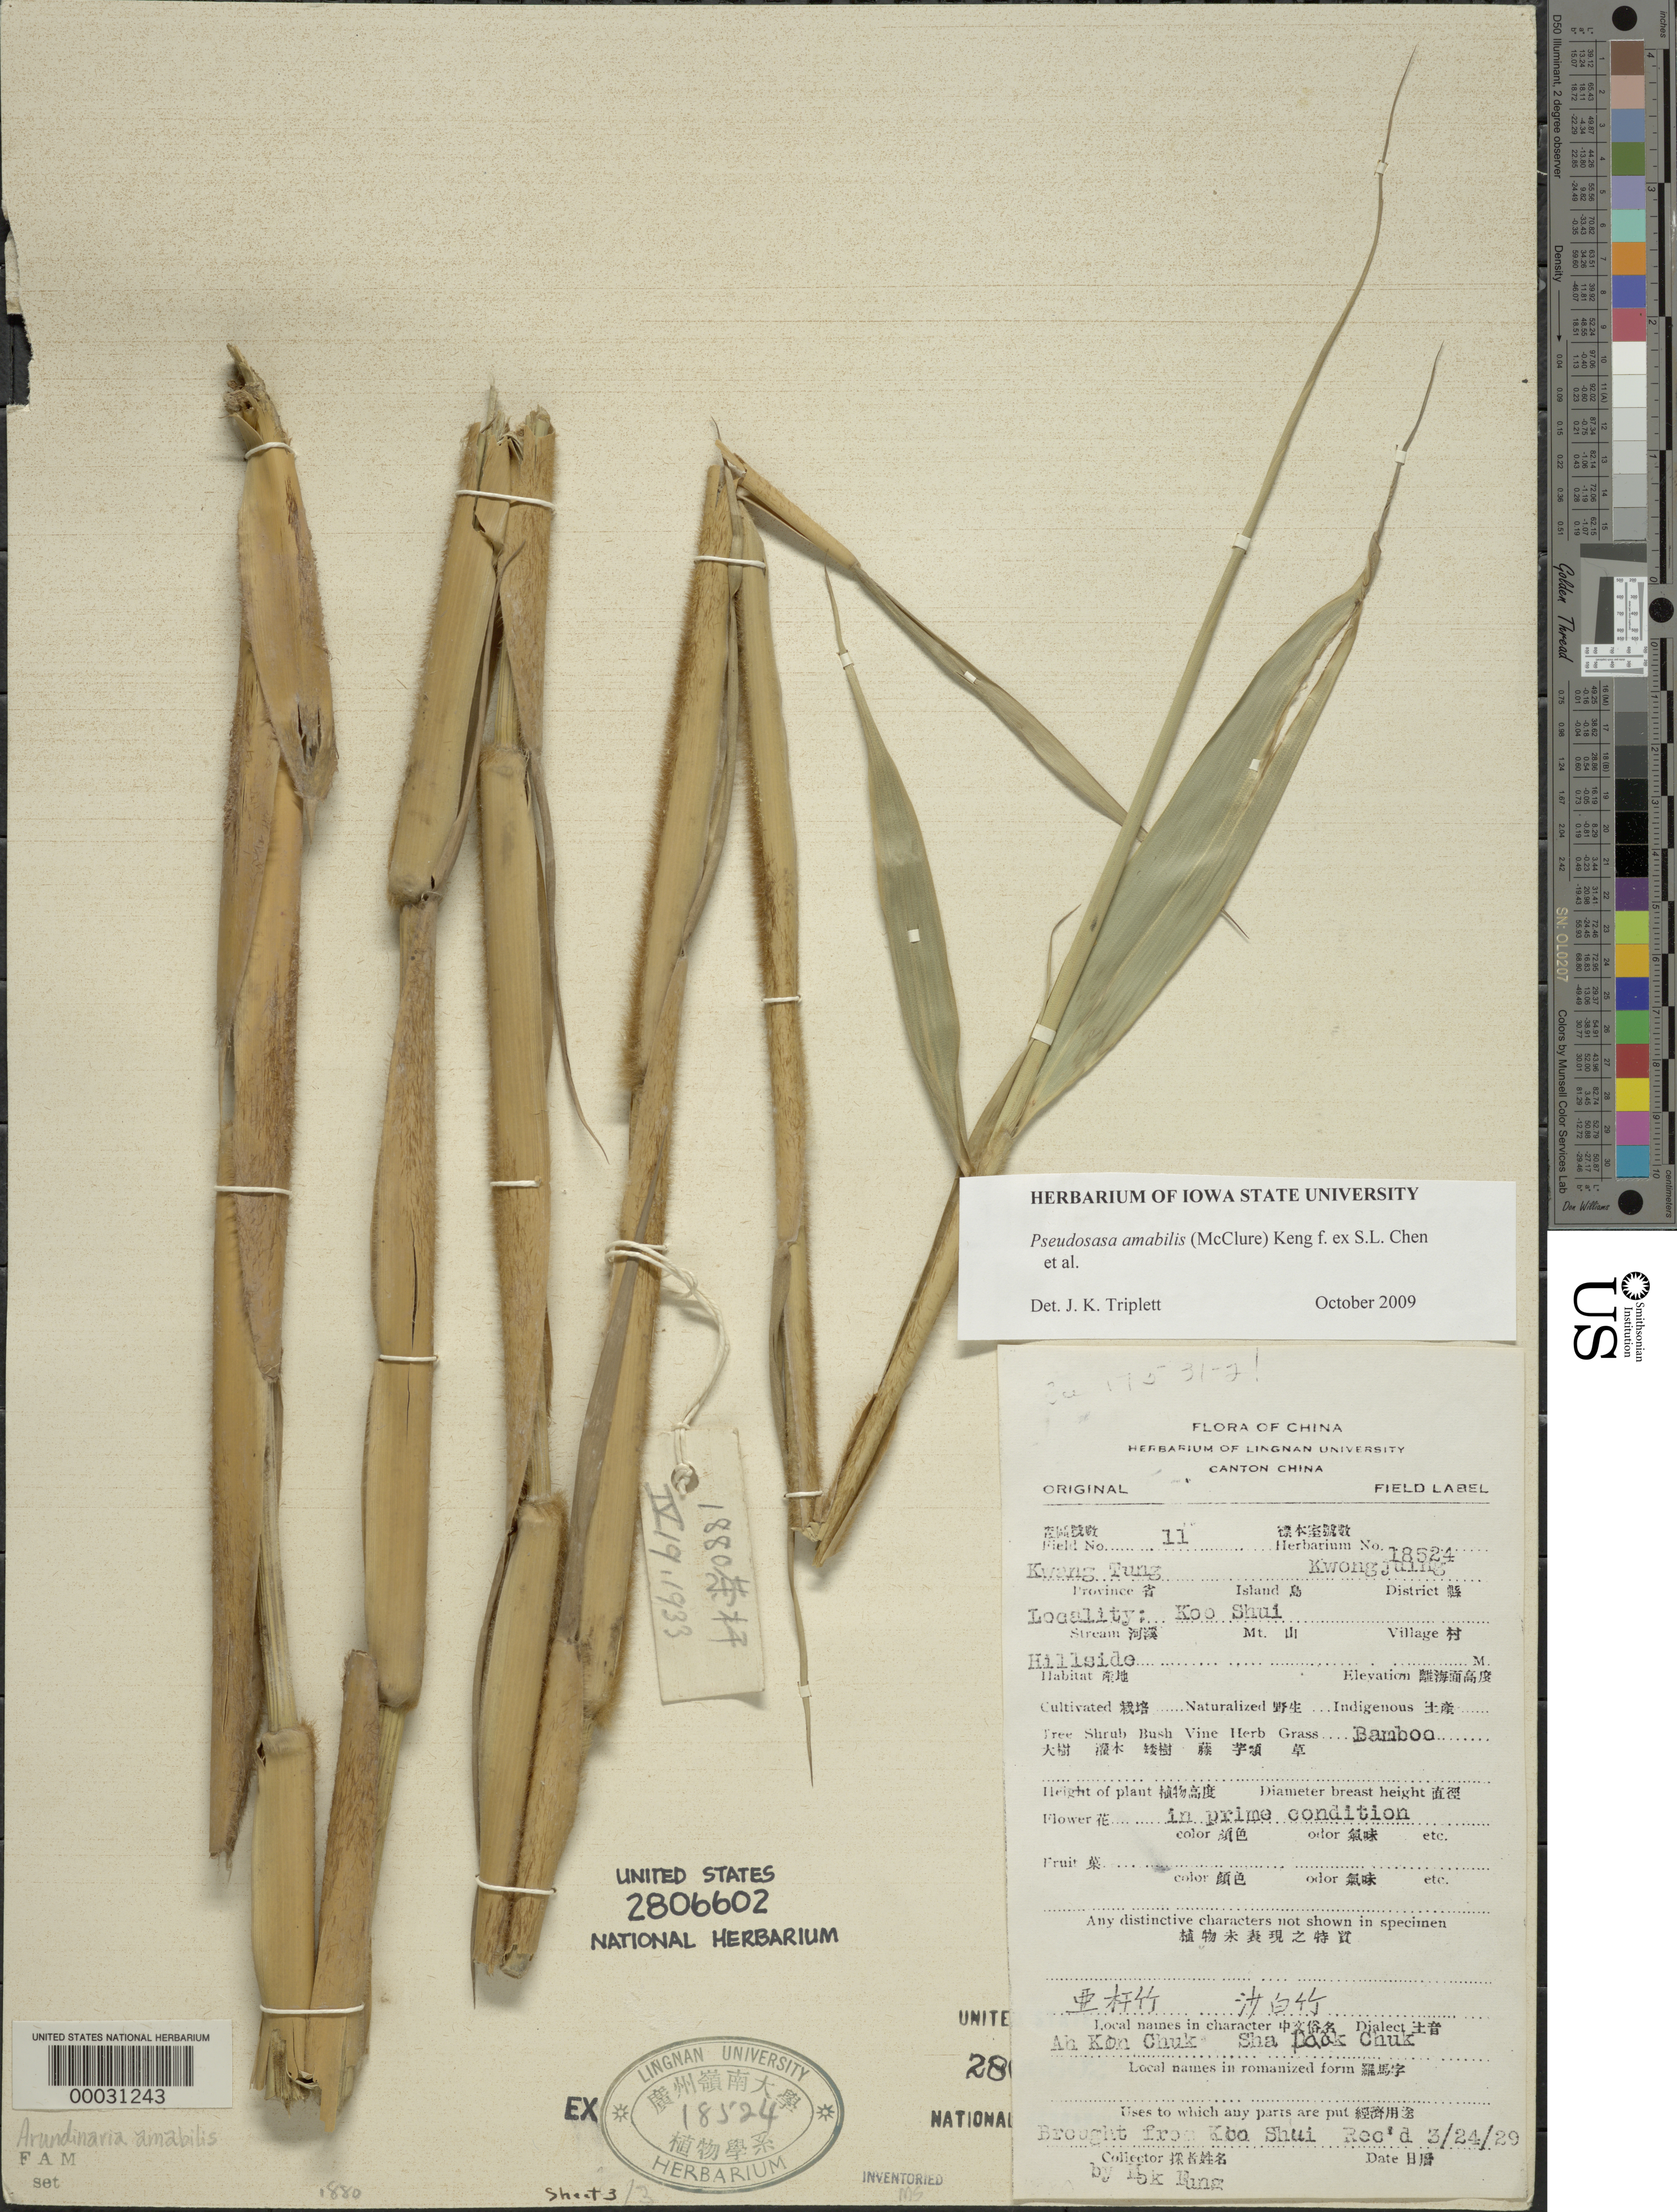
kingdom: Plantae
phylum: Tracheophyta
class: Liliopsida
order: Poales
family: Poaceae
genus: Pseudosasa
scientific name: Pseudosasa amabilis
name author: (McClure) Keng f.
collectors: R. Mok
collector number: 11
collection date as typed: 24 Mar 1929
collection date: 1929-03-24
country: China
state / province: Guangdong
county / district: Kwongjuing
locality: Koo shui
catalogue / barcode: US 2806602